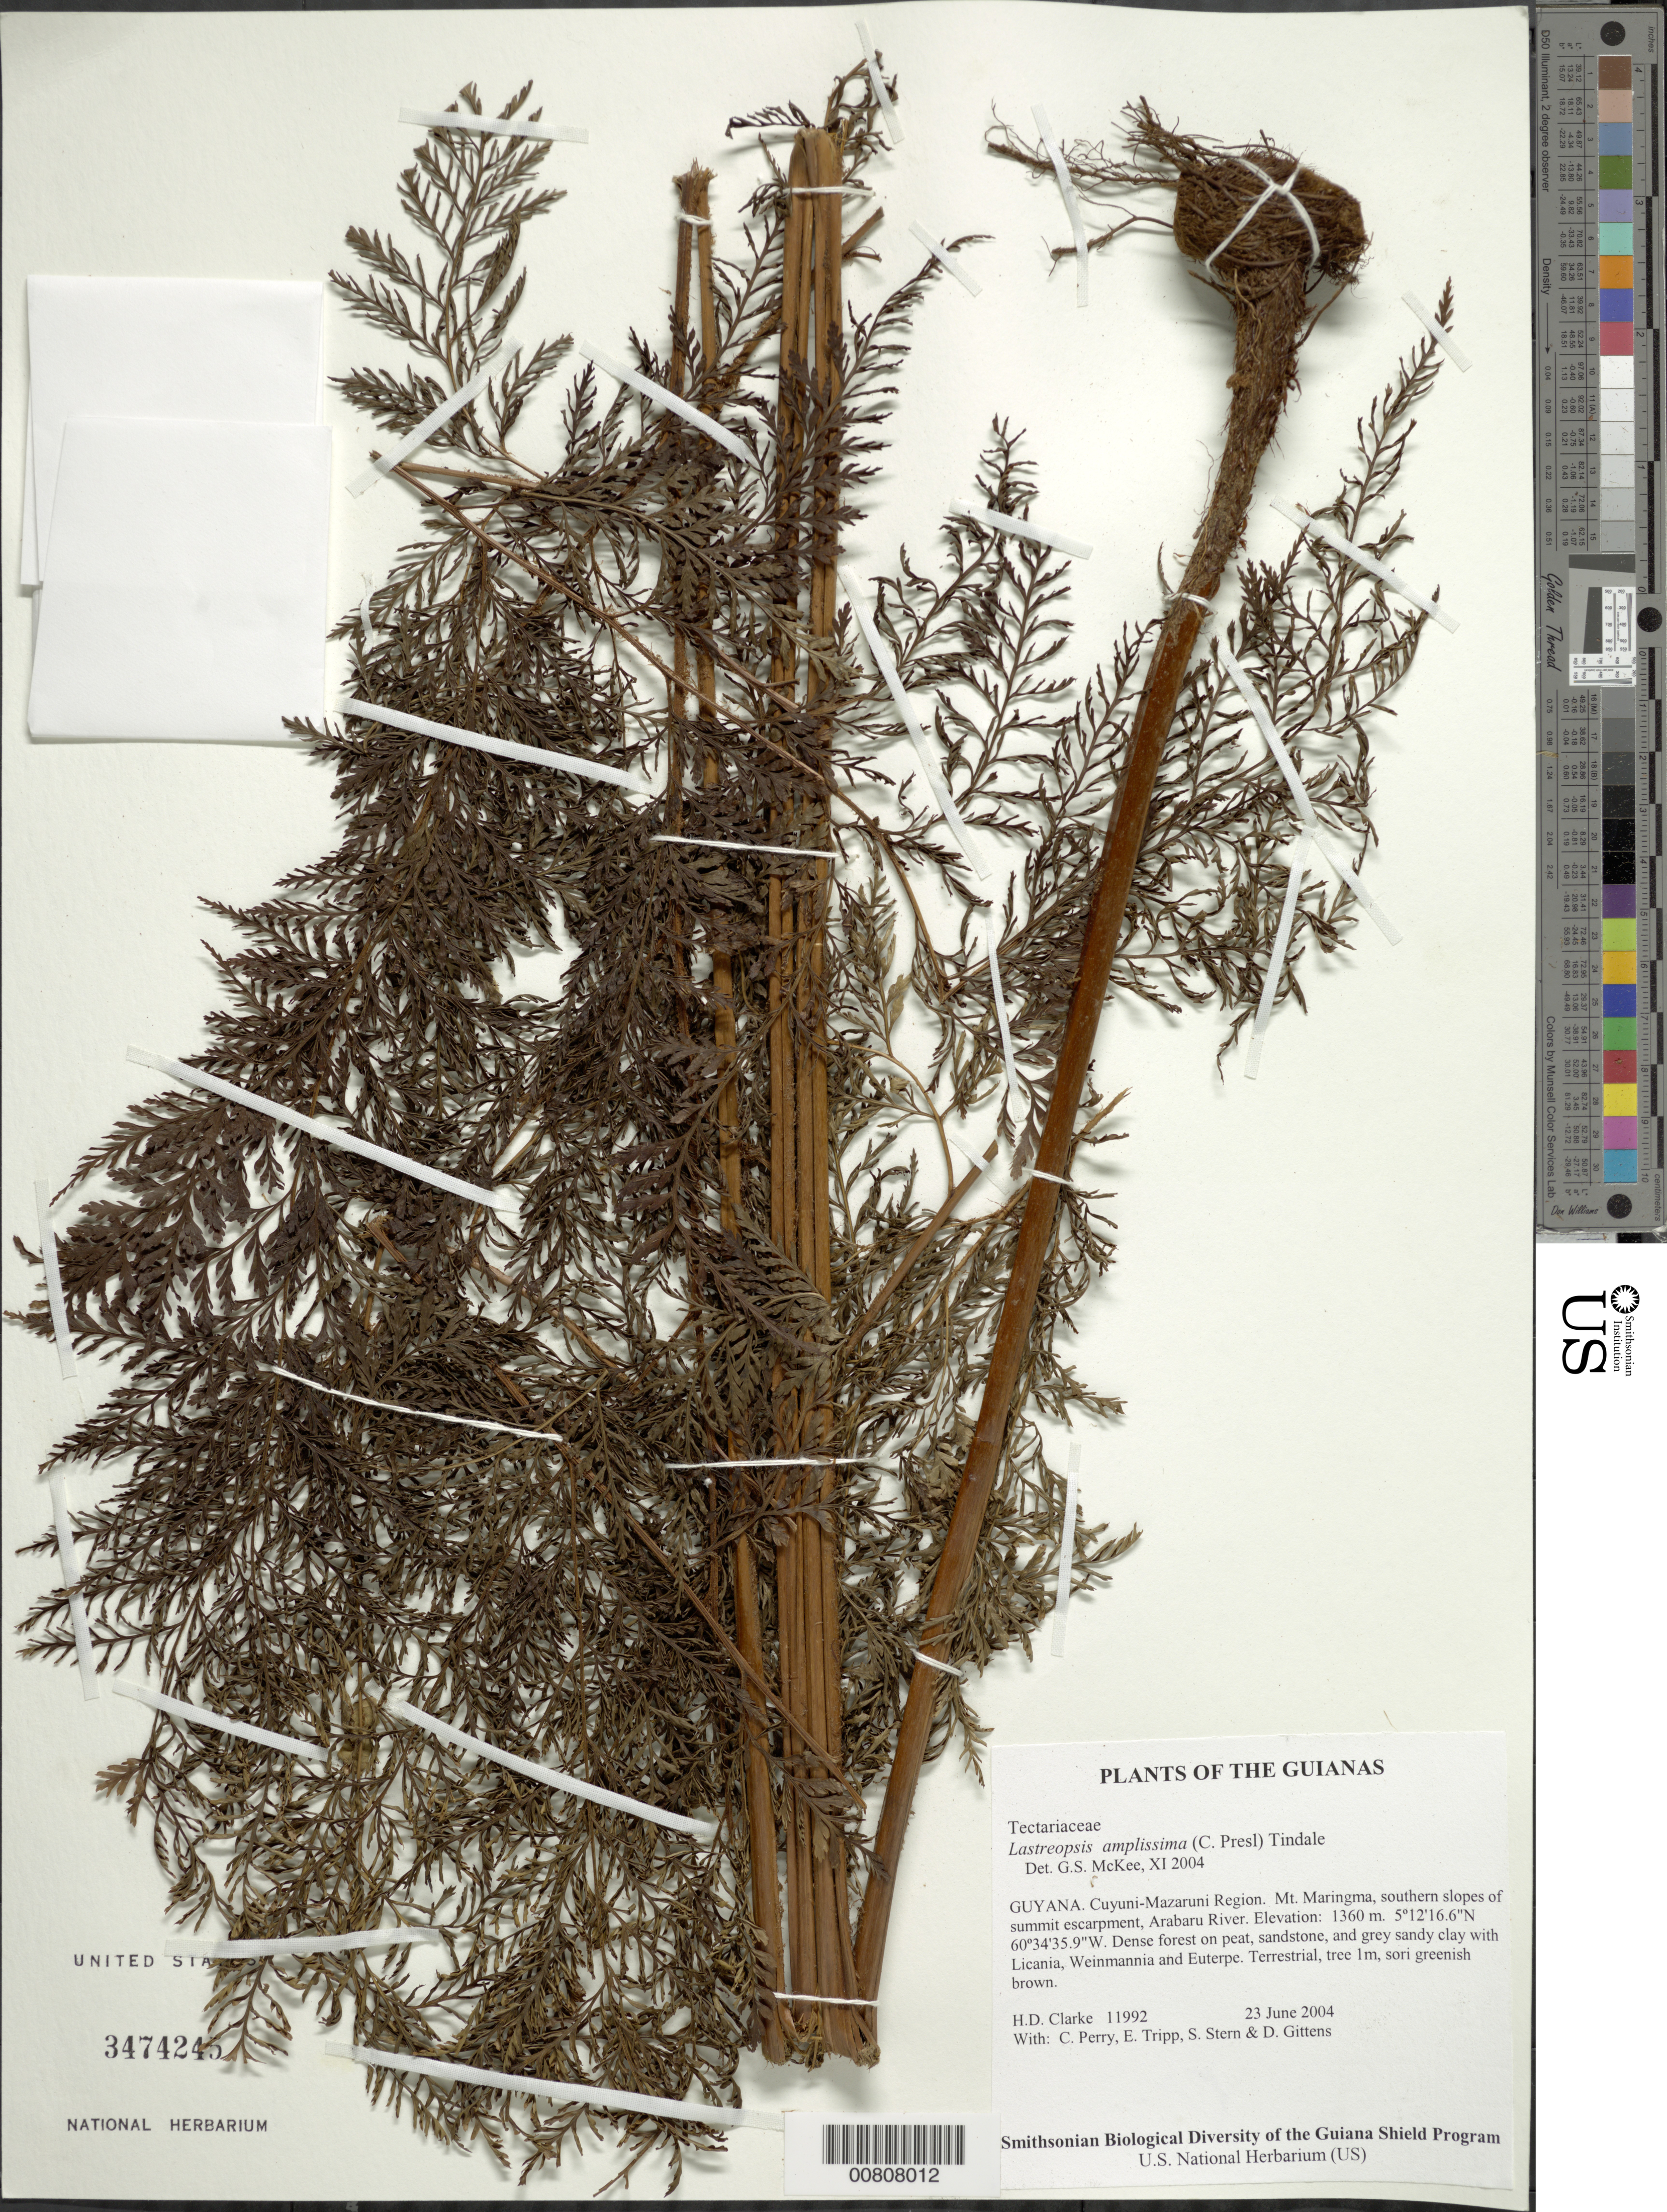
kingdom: Plantae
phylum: Tracheophyta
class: Polypodiopsida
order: Polypodiales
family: Dryopteridaceae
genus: Lastreopsis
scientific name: Lastreopsis amplissima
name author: (C. Presl) Tindale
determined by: McKee, G. S., (US), NMNH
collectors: H. D. Clarke, C. Perry, E. Tripp, S. R. Stern & D. Gittens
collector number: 11992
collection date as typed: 23 June 2004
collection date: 2004-06-23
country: Guyana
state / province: Cuyuni-Mazaruni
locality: Mt. Maringma, southern slopes of summit escarpment, Arabaru River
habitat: Dense forest on peat, sandstone, and grey sandy clay with Licania, Weinmannia and Euterpe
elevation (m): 1360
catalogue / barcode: US 3474245